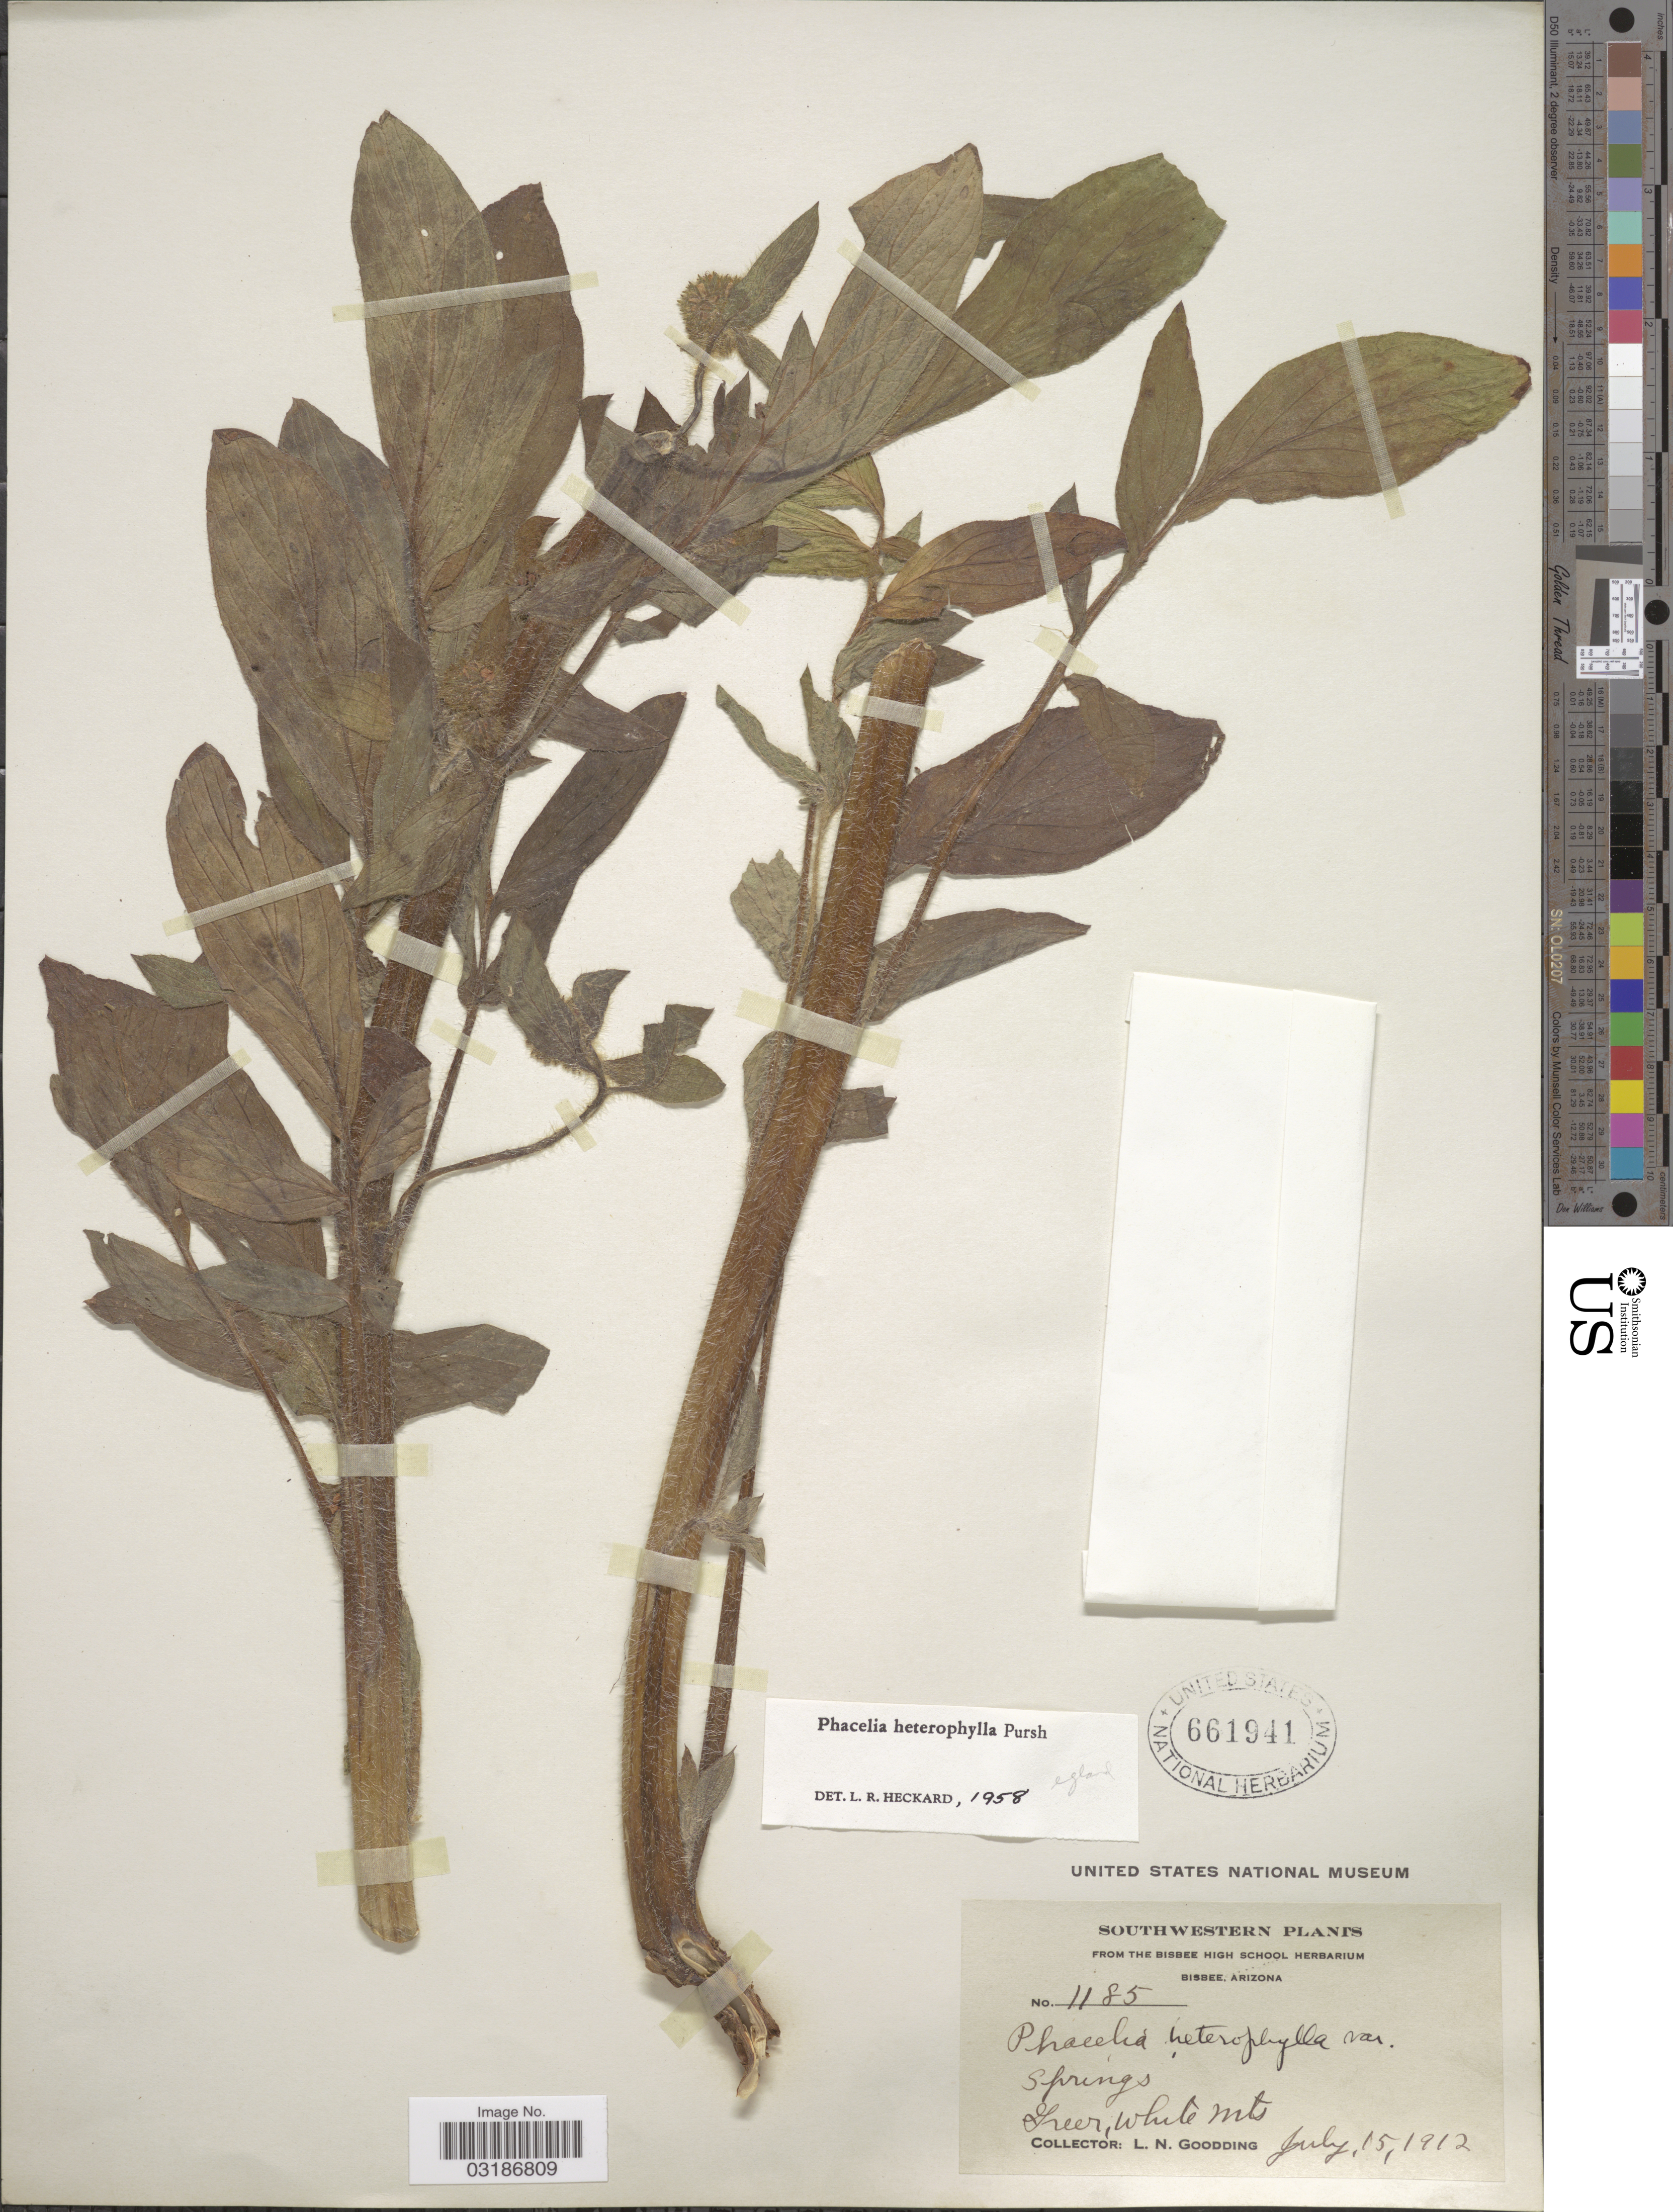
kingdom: Plantae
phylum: Tracheophyta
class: Magnoliopsida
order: Boraginales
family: Hydrophyllaceae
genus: Phacelia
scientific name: Phacelia heterophylla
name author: Pursh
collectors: L. N. Goodding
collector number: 1185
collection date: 1912-07-15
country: United States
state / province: Arizona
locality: Southwestern. Springs. Greer, White Mts.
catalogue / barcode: US 661941